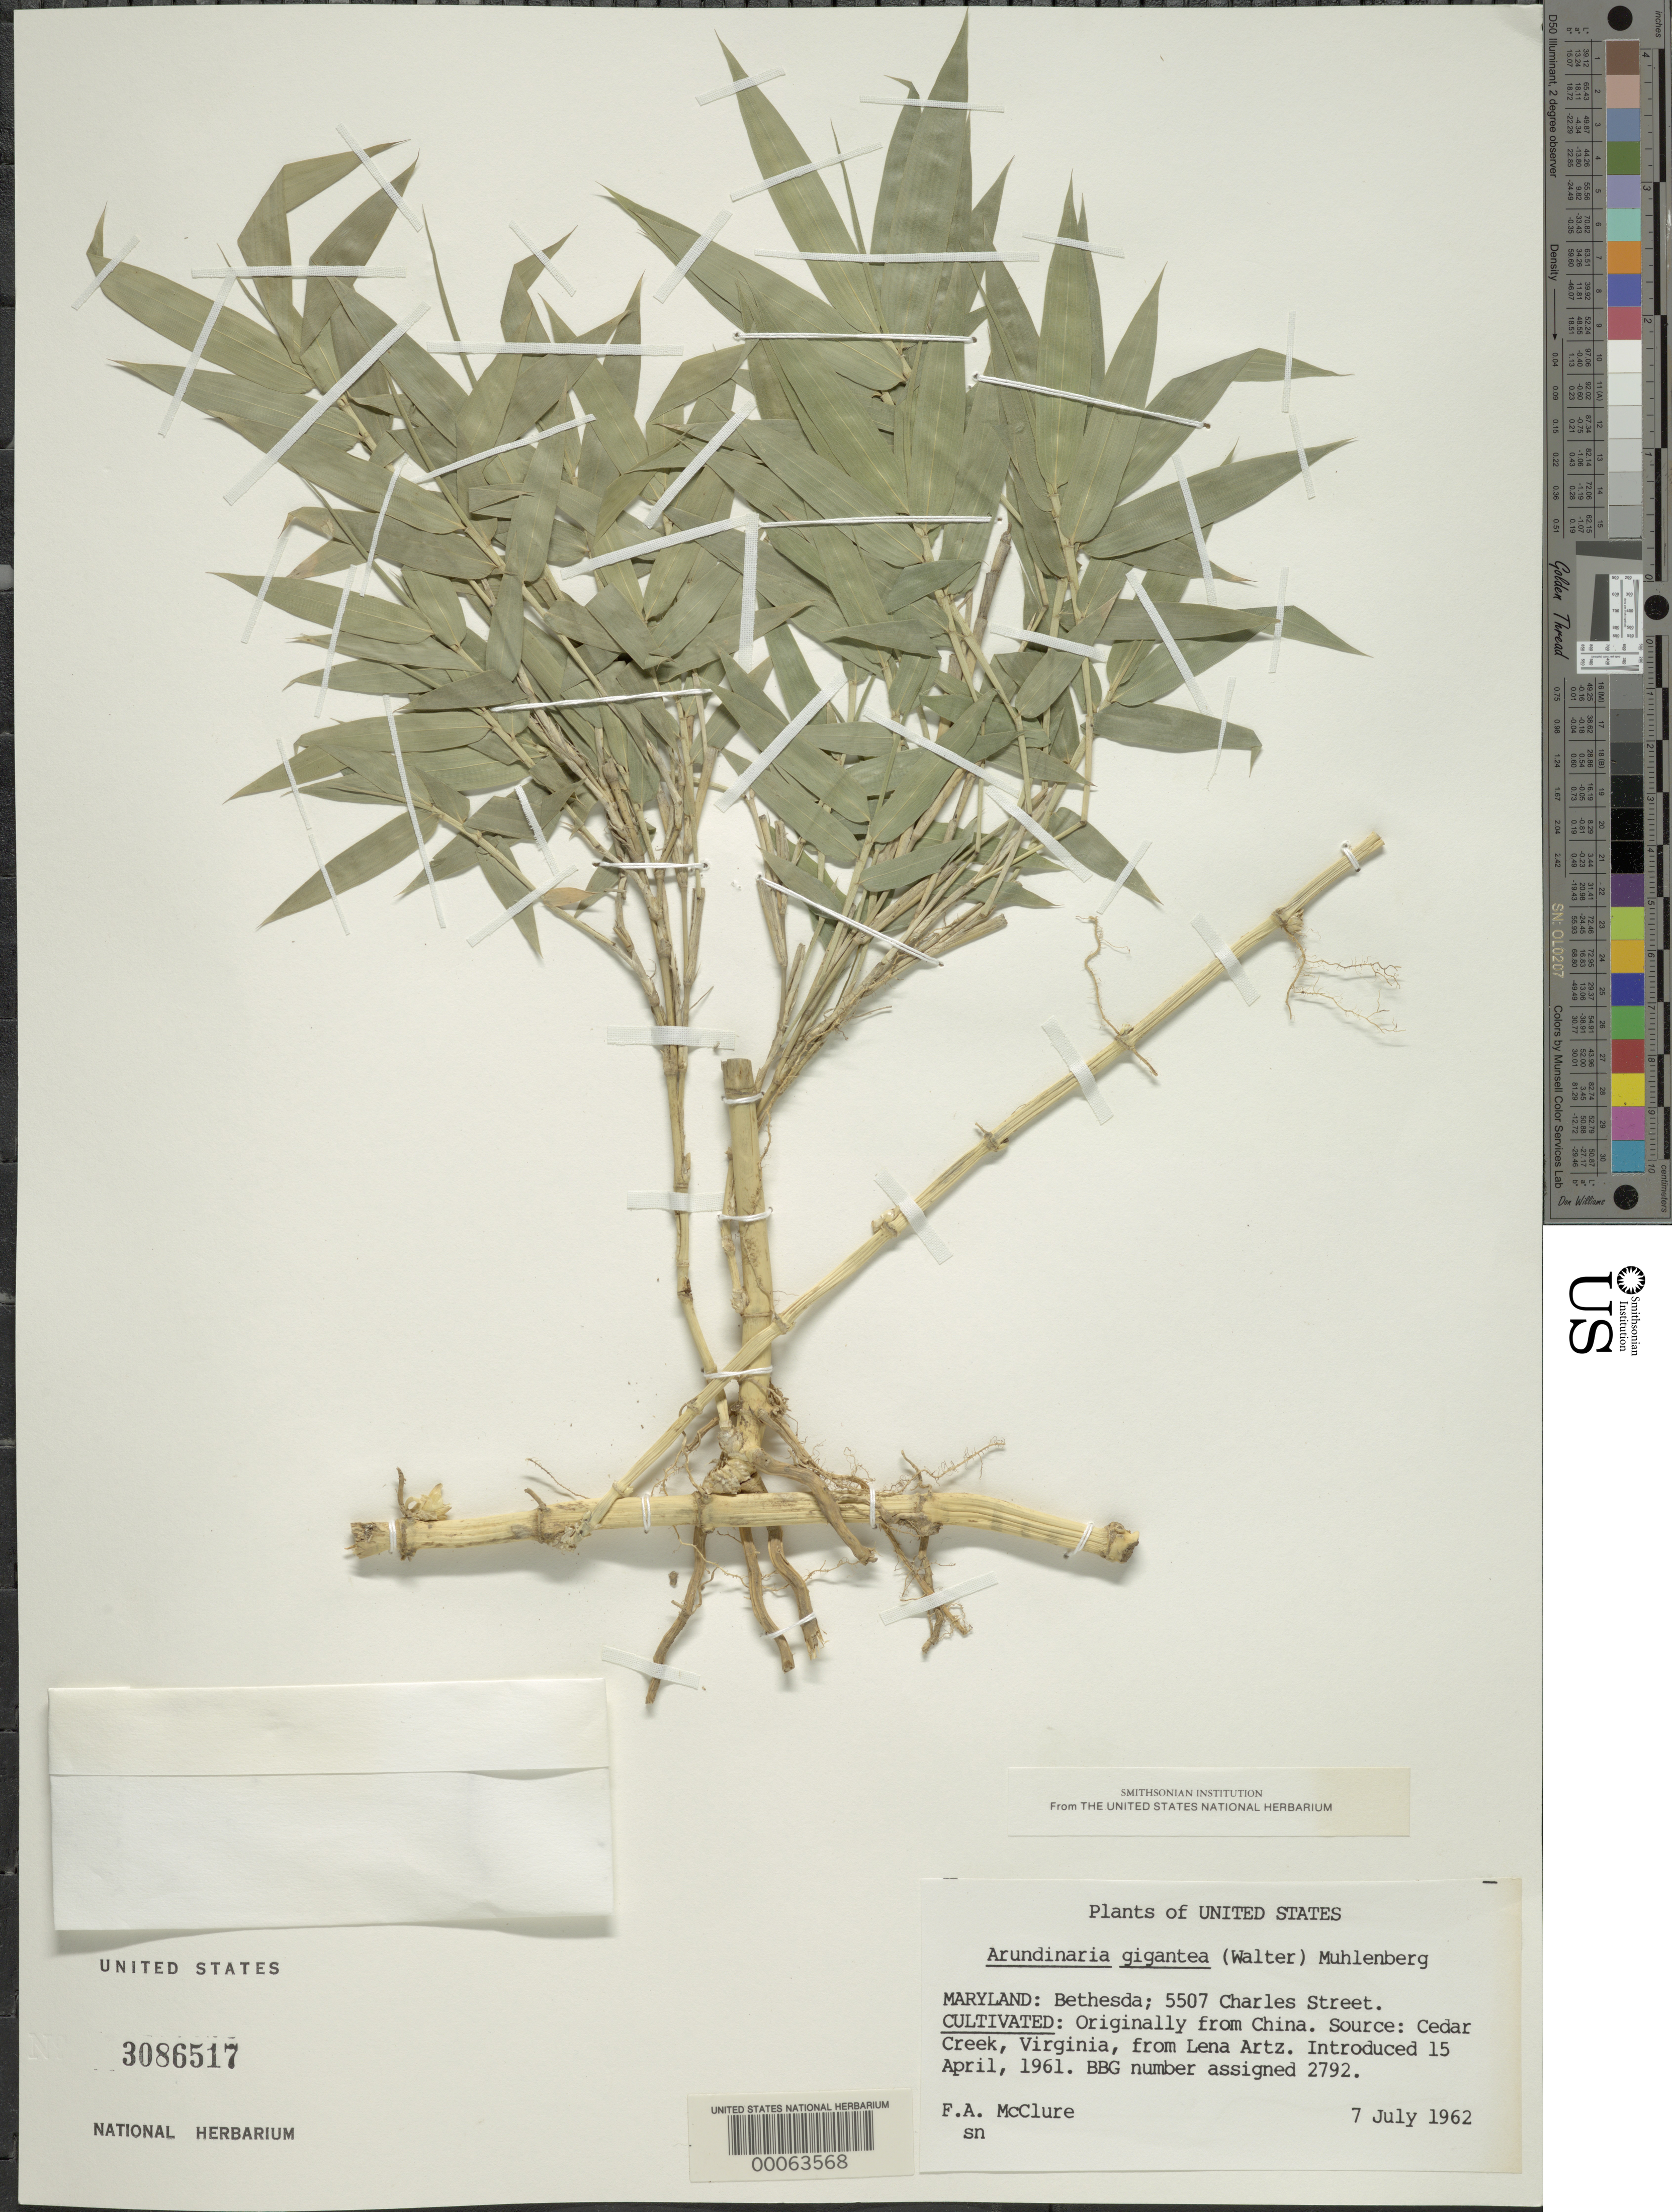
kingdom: Plantae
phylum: Tracheophyta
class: Liliopsida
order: Poales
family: Poaceae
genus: Arundinaria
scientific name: Arundinaria gigantea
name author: (Walter) Muhl.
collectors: F. A. McClure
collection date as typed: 07 Jul 1962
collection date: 1962-07-07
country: United States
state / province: Maryland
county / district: Montgomery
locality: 5507 Charles Street, Bethesda (McClure's garden)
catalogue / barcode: US 3086517